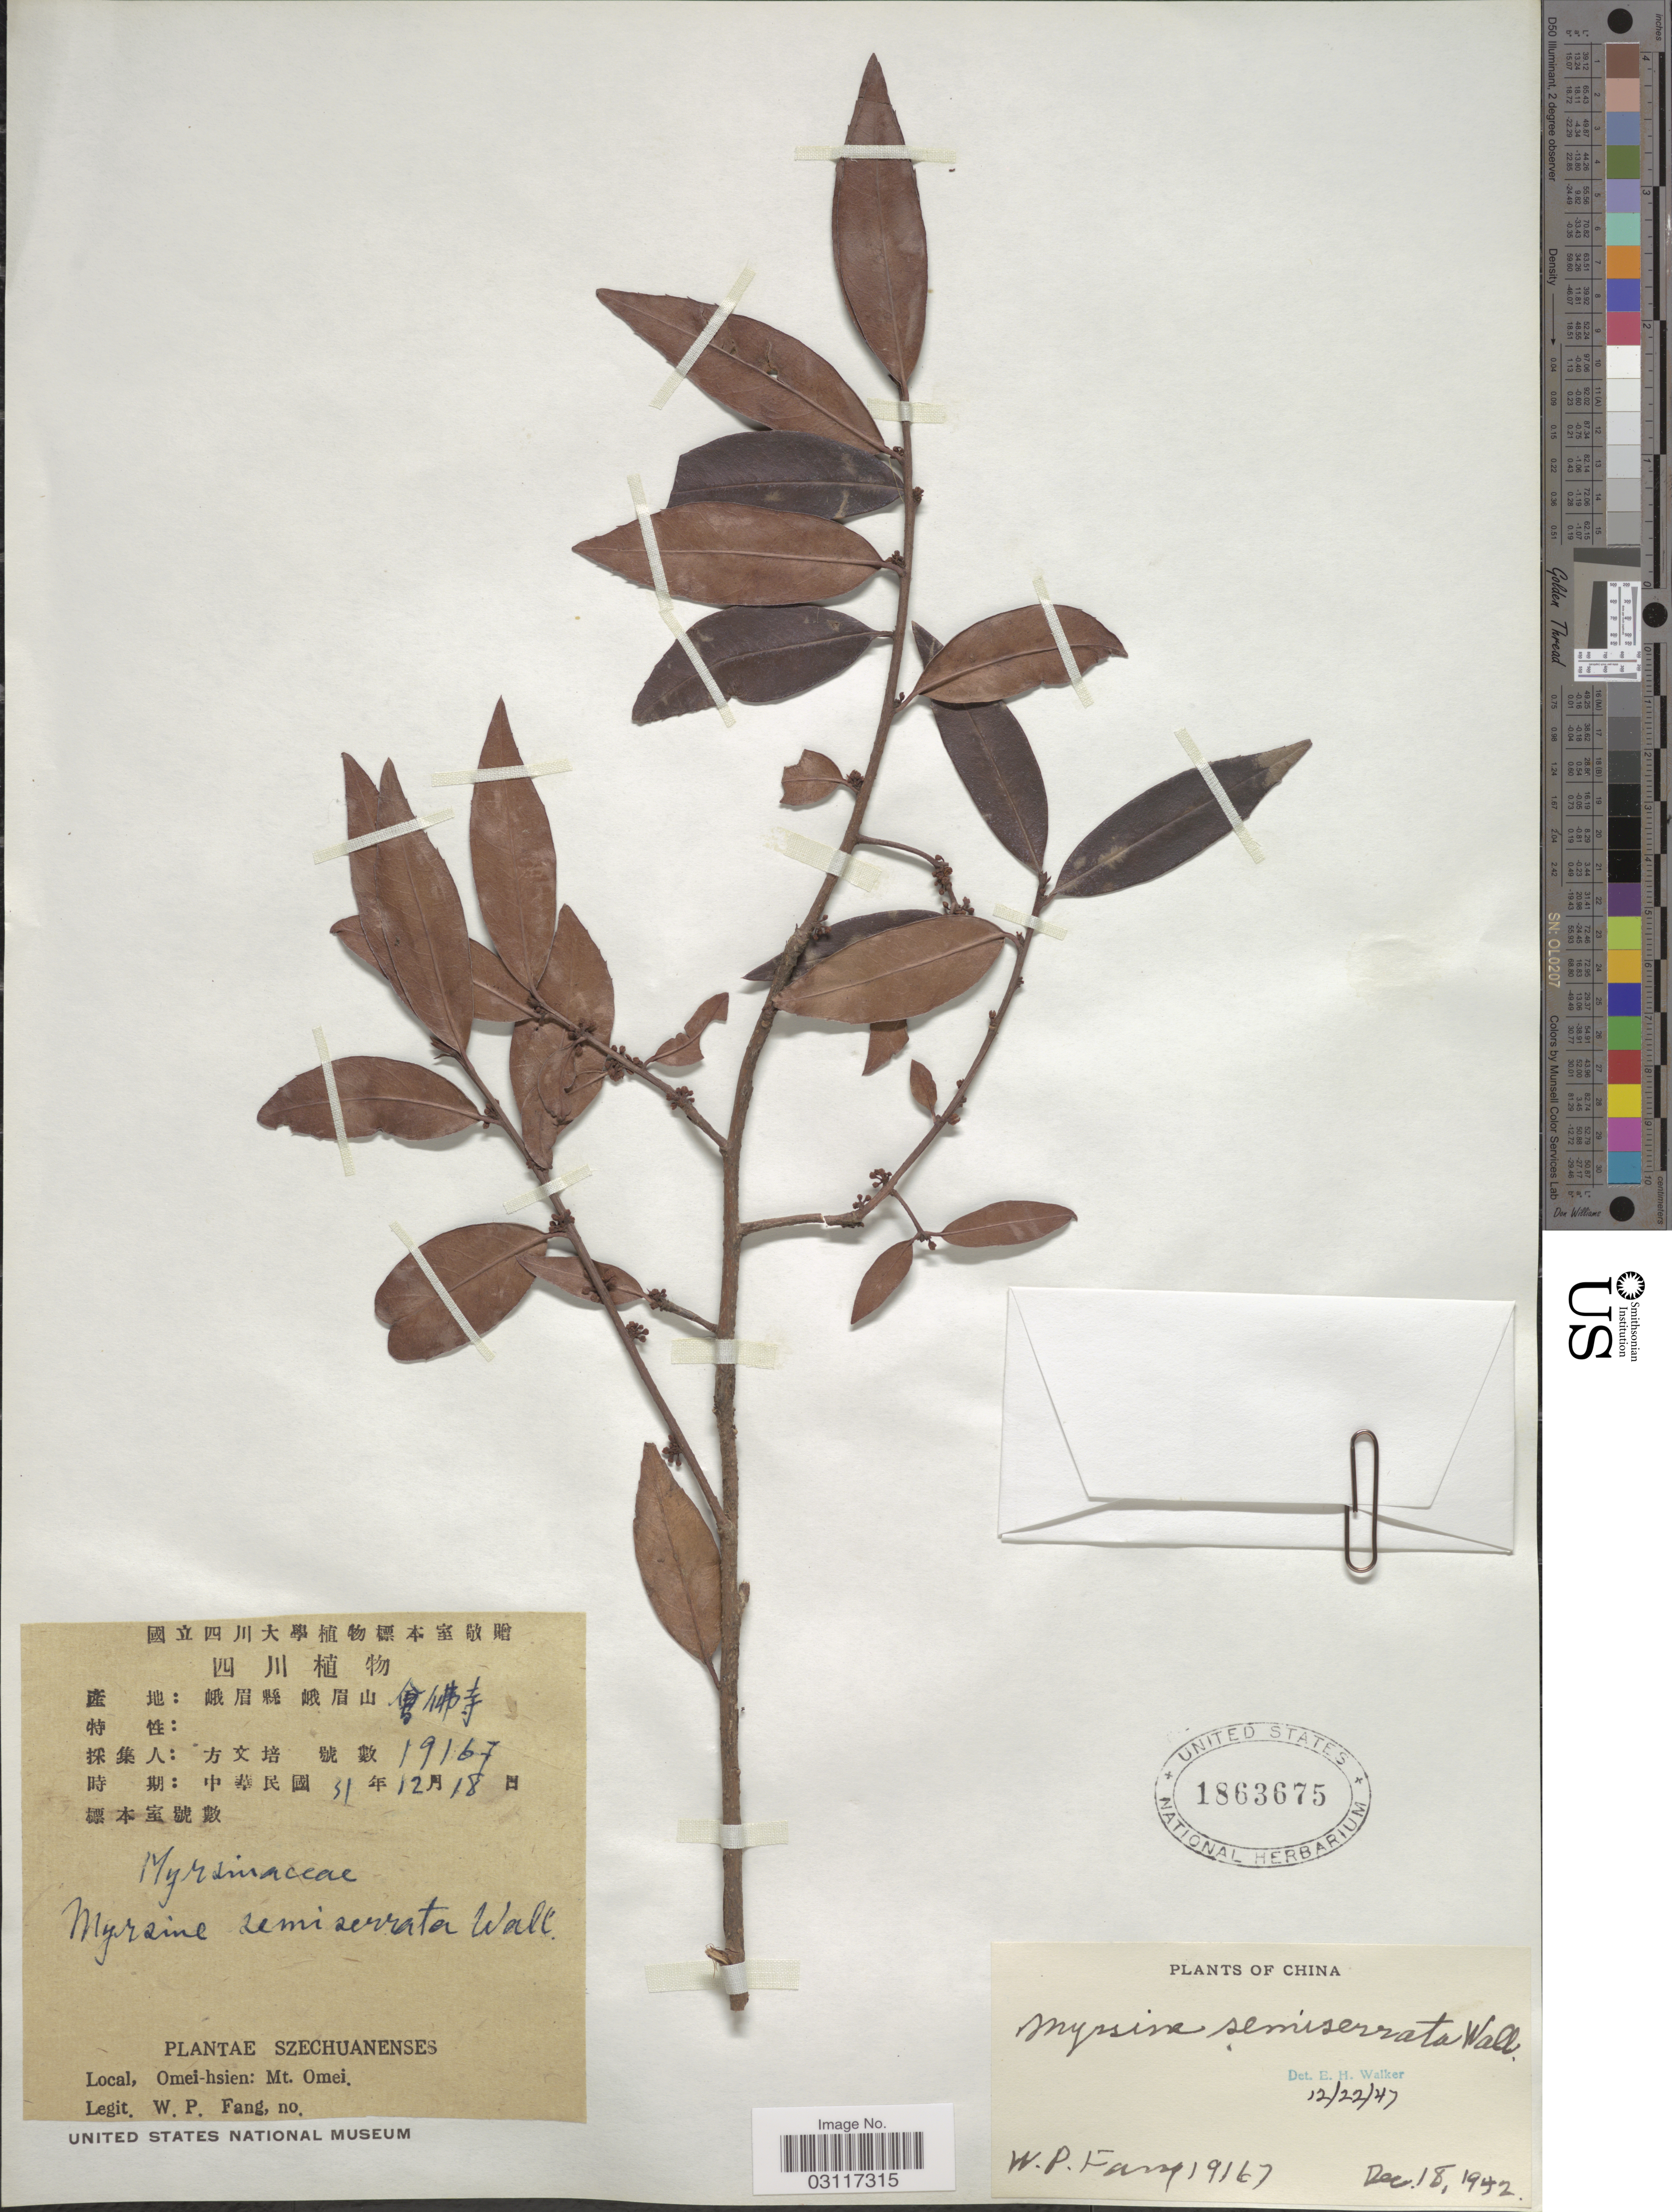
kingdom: Plantae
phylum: Tracheophyta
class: Magnoliopsida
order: Ericales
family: Primulaceae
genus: Myrsine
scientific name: Myrsine semiserrata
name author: Wall.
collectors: W. P. Fang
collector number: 19167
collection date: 1942-12-18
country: China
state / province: Sichuan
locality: Szechuanenses. Omei-hsien: Mt. Omei.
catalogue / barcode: US 1863675